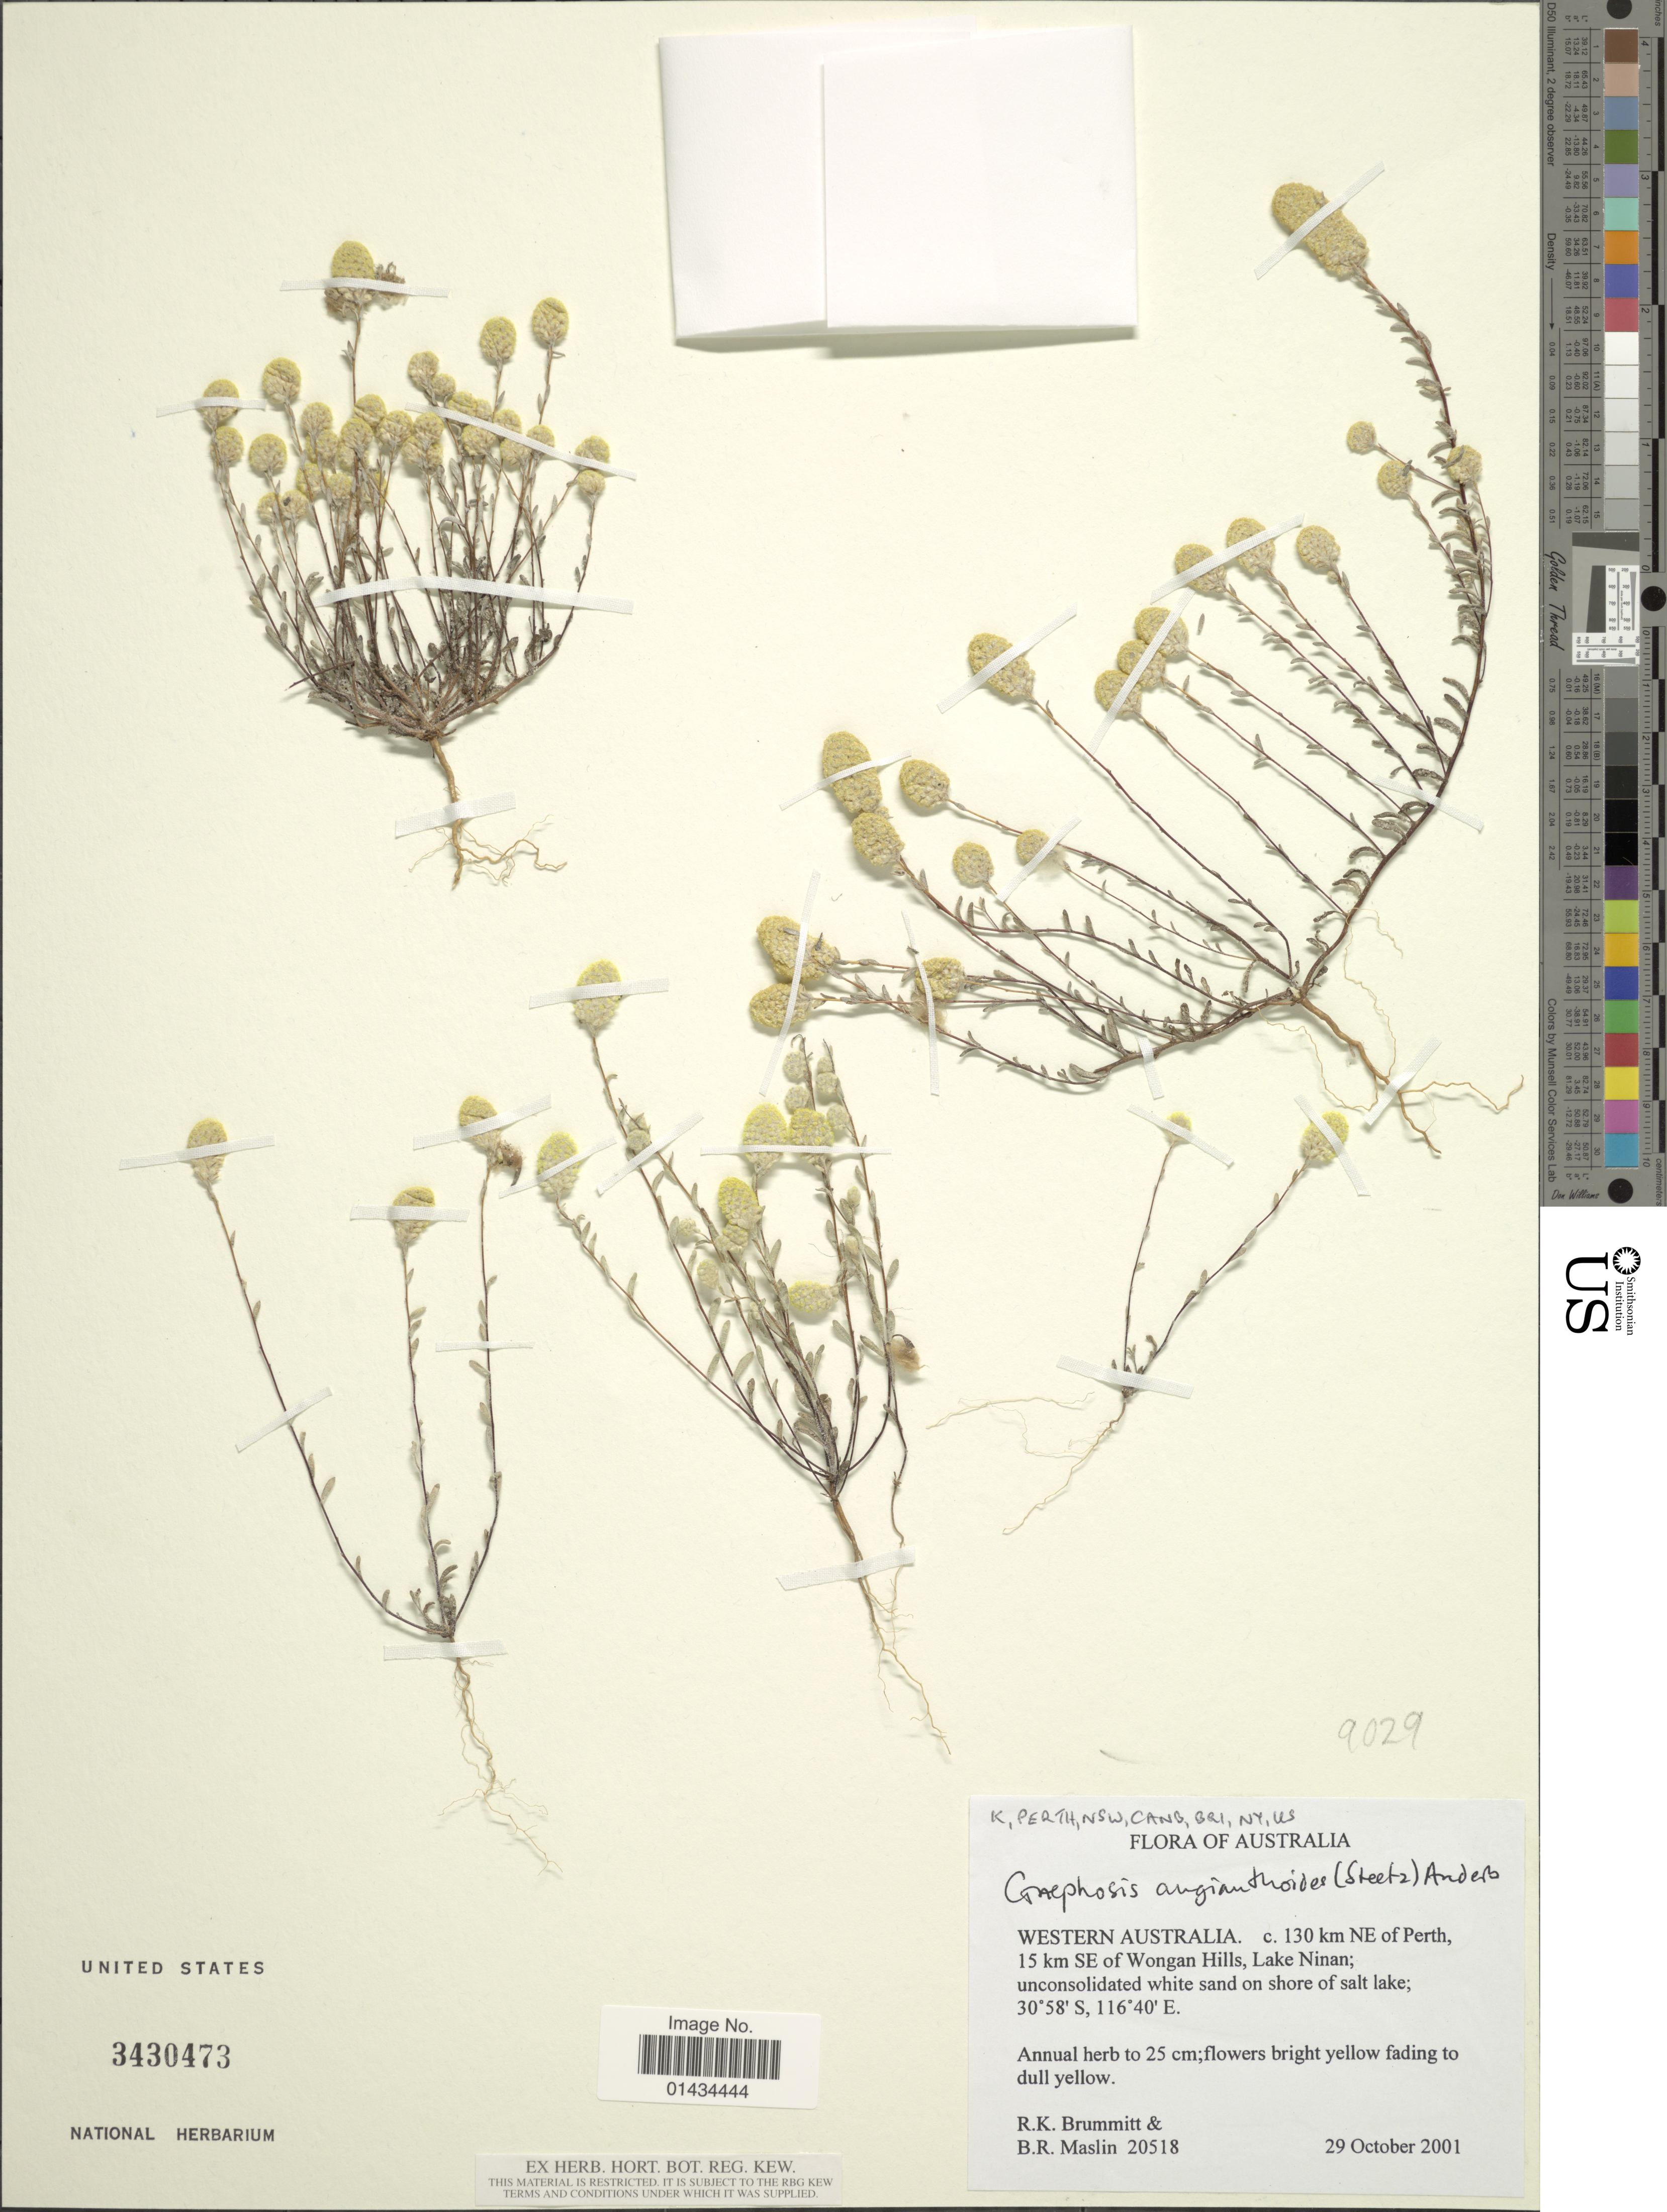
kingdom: Plantae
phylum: Tracheophyta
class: Magnoliopsida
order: Asterales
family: Asteraceae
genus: Gnephosis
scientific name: Gnephosis angianthoides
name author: (Steetz) Anderb.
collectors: R. Brummitt & B. Maslin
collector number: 20518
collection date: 2001-10-29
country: Australia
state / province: Western Australia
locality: C. 130 km NE of Perth, 15 km SE of Wongan Hills, Lake Ninan; uncondolidated white sand on shore of salt lake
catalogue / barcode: US 3430473